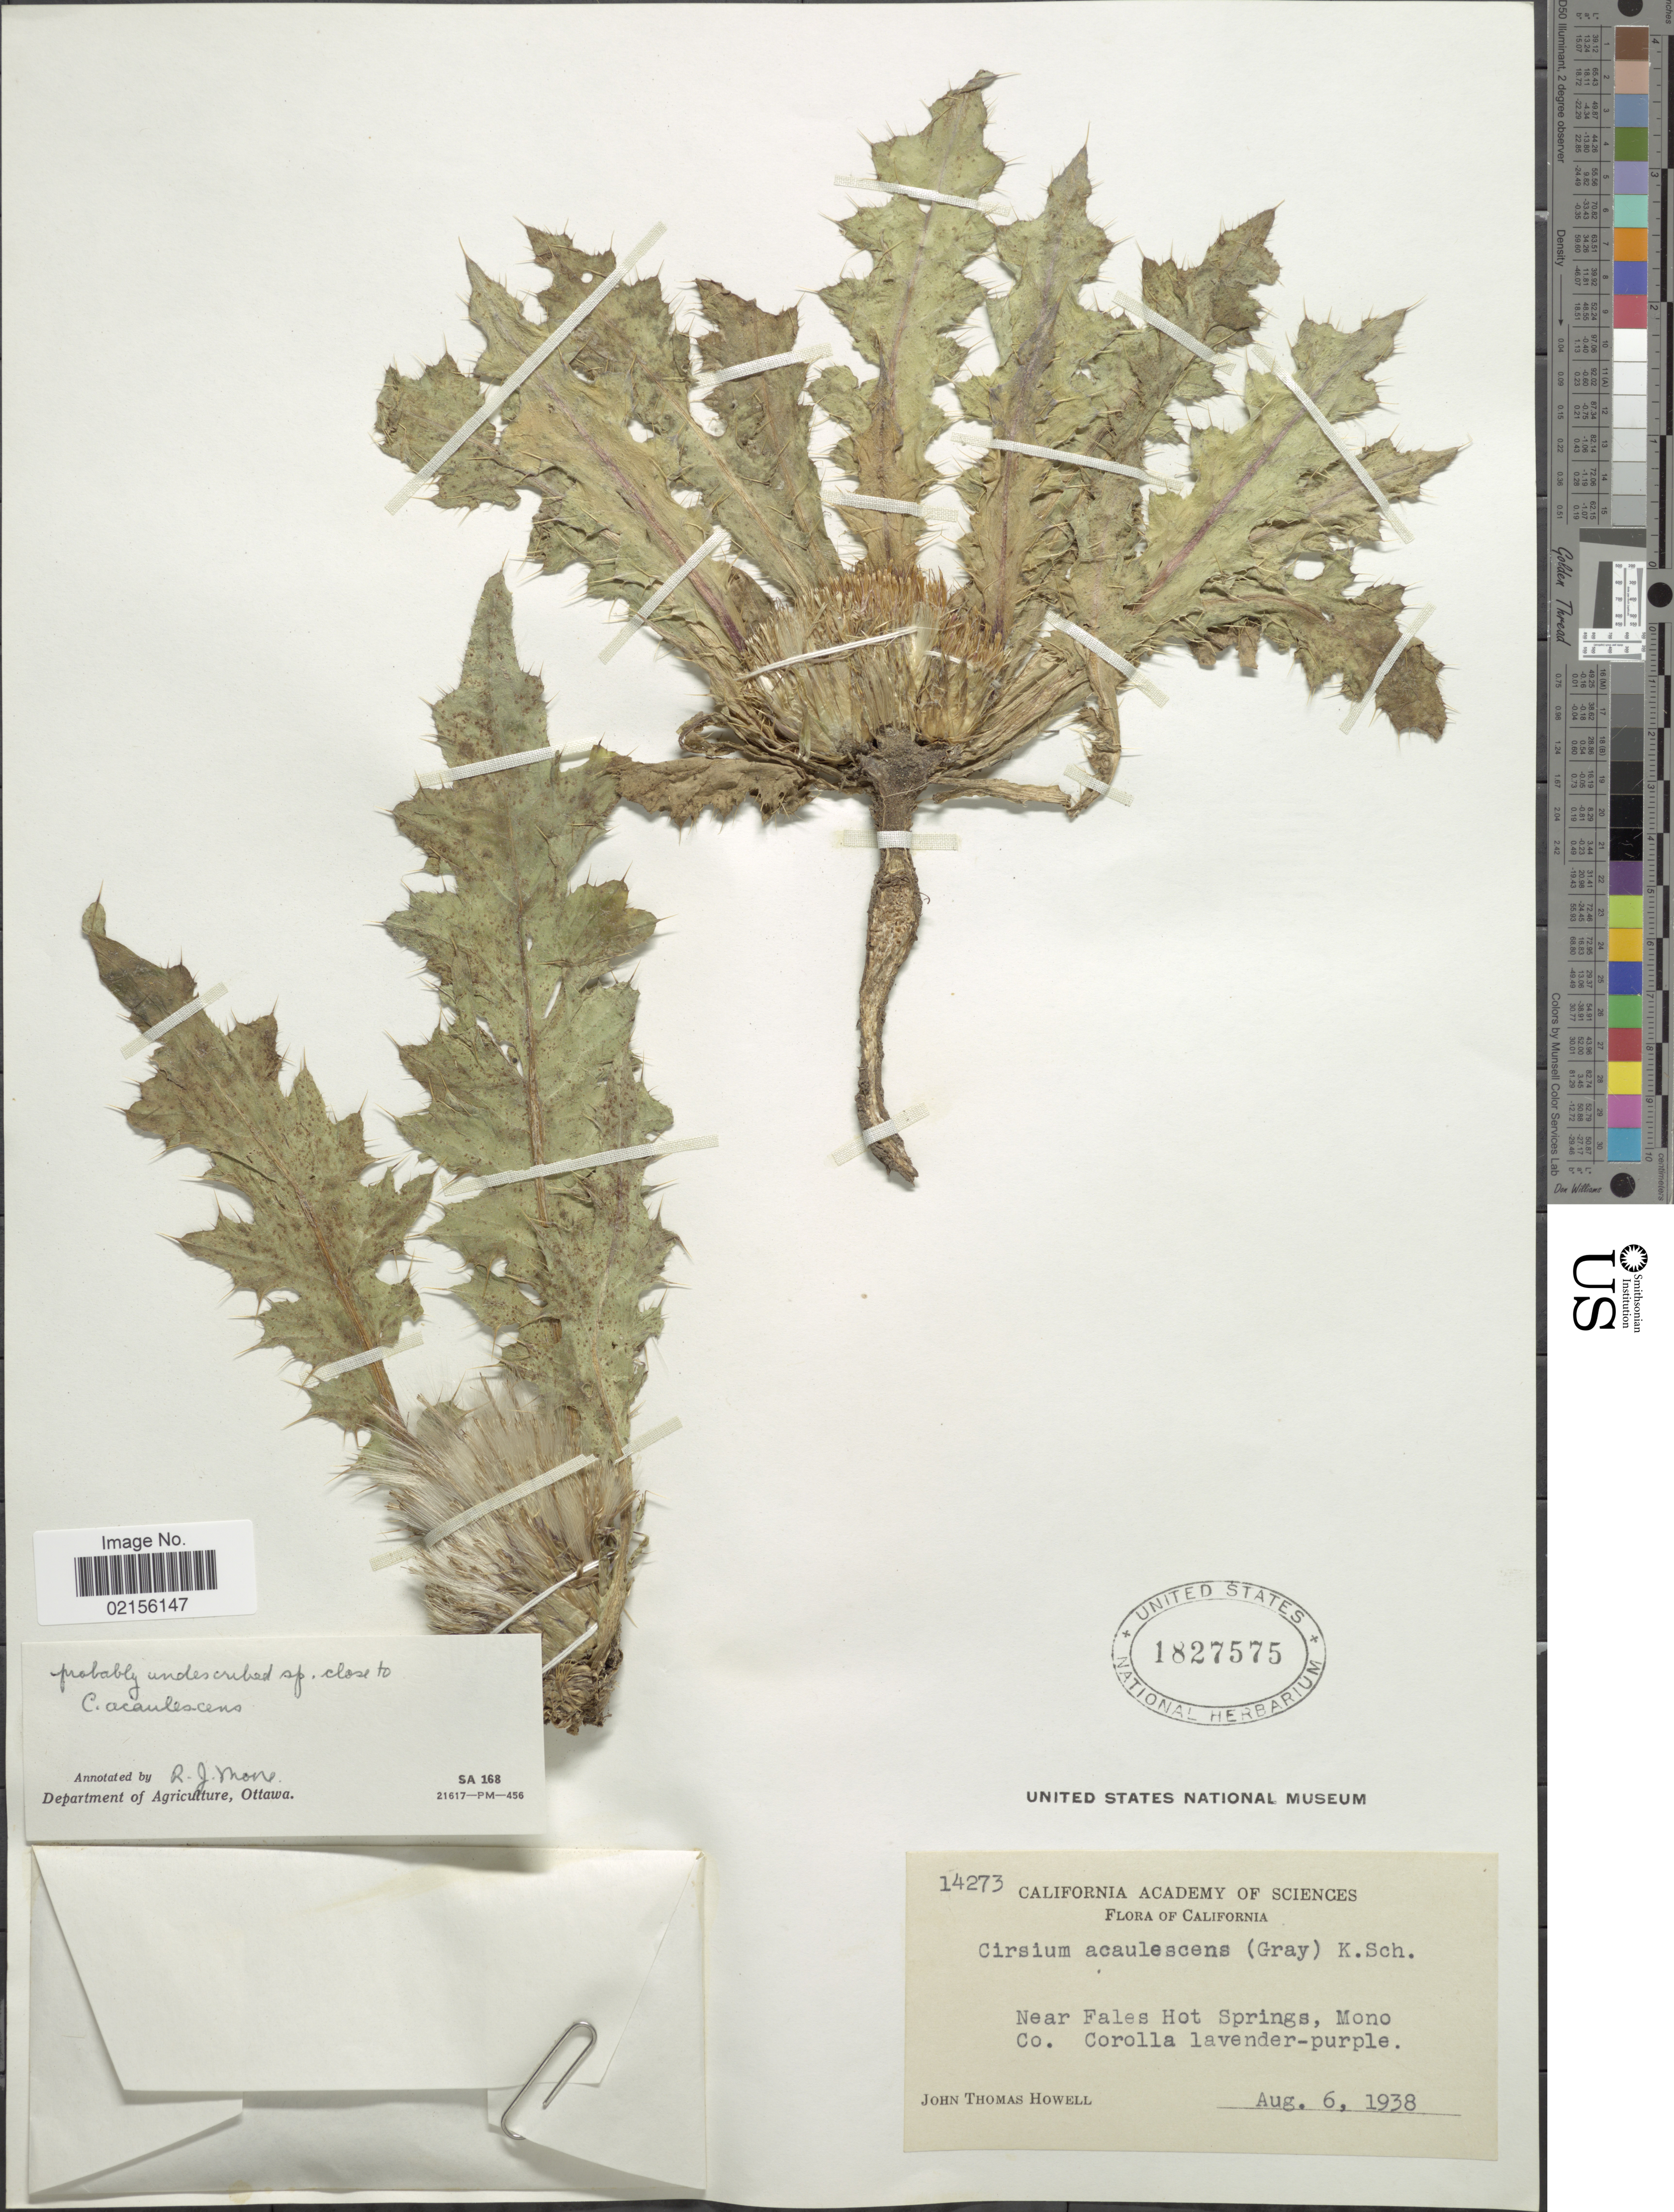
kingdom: Plantae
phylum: Tracheophyta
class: Magnoliopsida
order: Asterales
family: Asteraceae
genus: Cirsium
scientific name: Cirsium scariosum var. americanum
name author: (A. Gray) D.J. Keil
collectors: J. T. Howell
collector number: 14273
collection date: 1938-08-06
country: United States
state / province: California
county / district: Mono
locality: Near Fales Hot Springs, Mono Co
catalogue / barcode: US 1827575